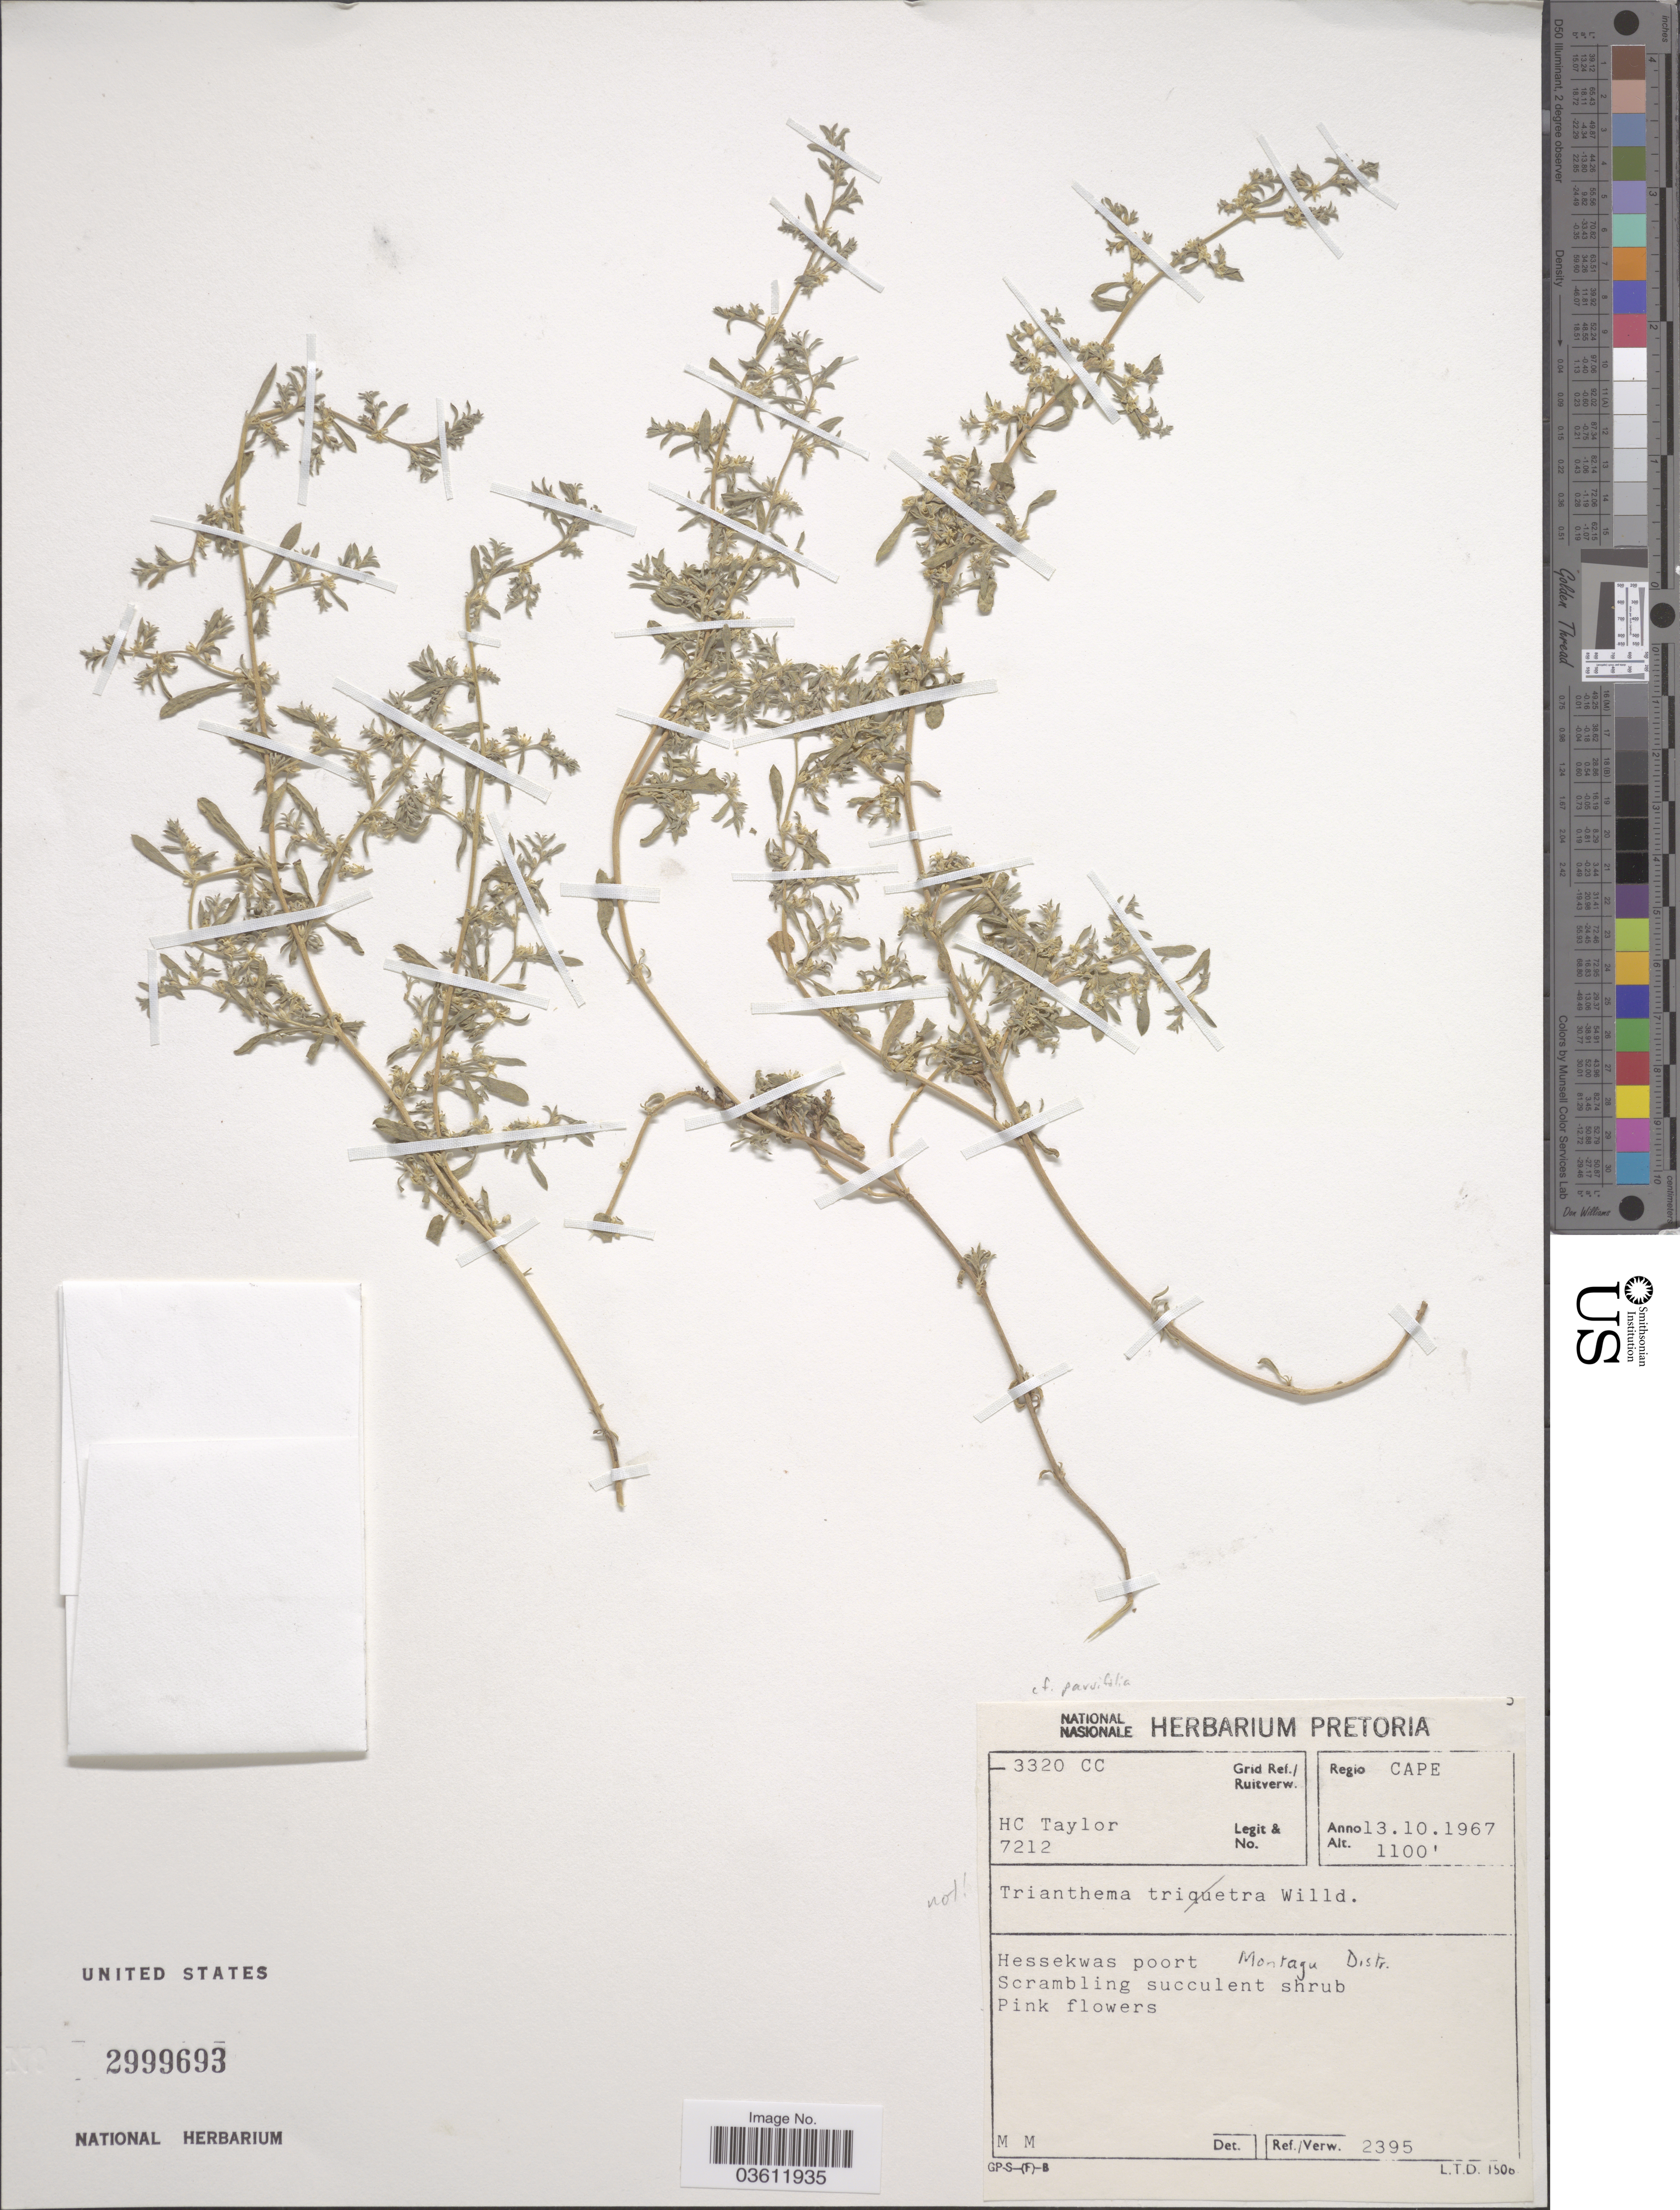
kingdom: Plantae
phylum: Tracheophyta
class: Magnoliopsida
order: Caryophyllales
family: Aizoaceae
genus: Trianthema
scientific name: Trianthema parvifolium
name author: E. Mey. ex Sond.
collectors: H. Taylor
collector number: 7212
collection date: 1967-10-13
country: South Africa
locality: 3320CC Grid Ref. Regio Cape. Hessekwas poort. Montagu Distr.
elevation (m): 335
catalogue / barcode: US 2999693